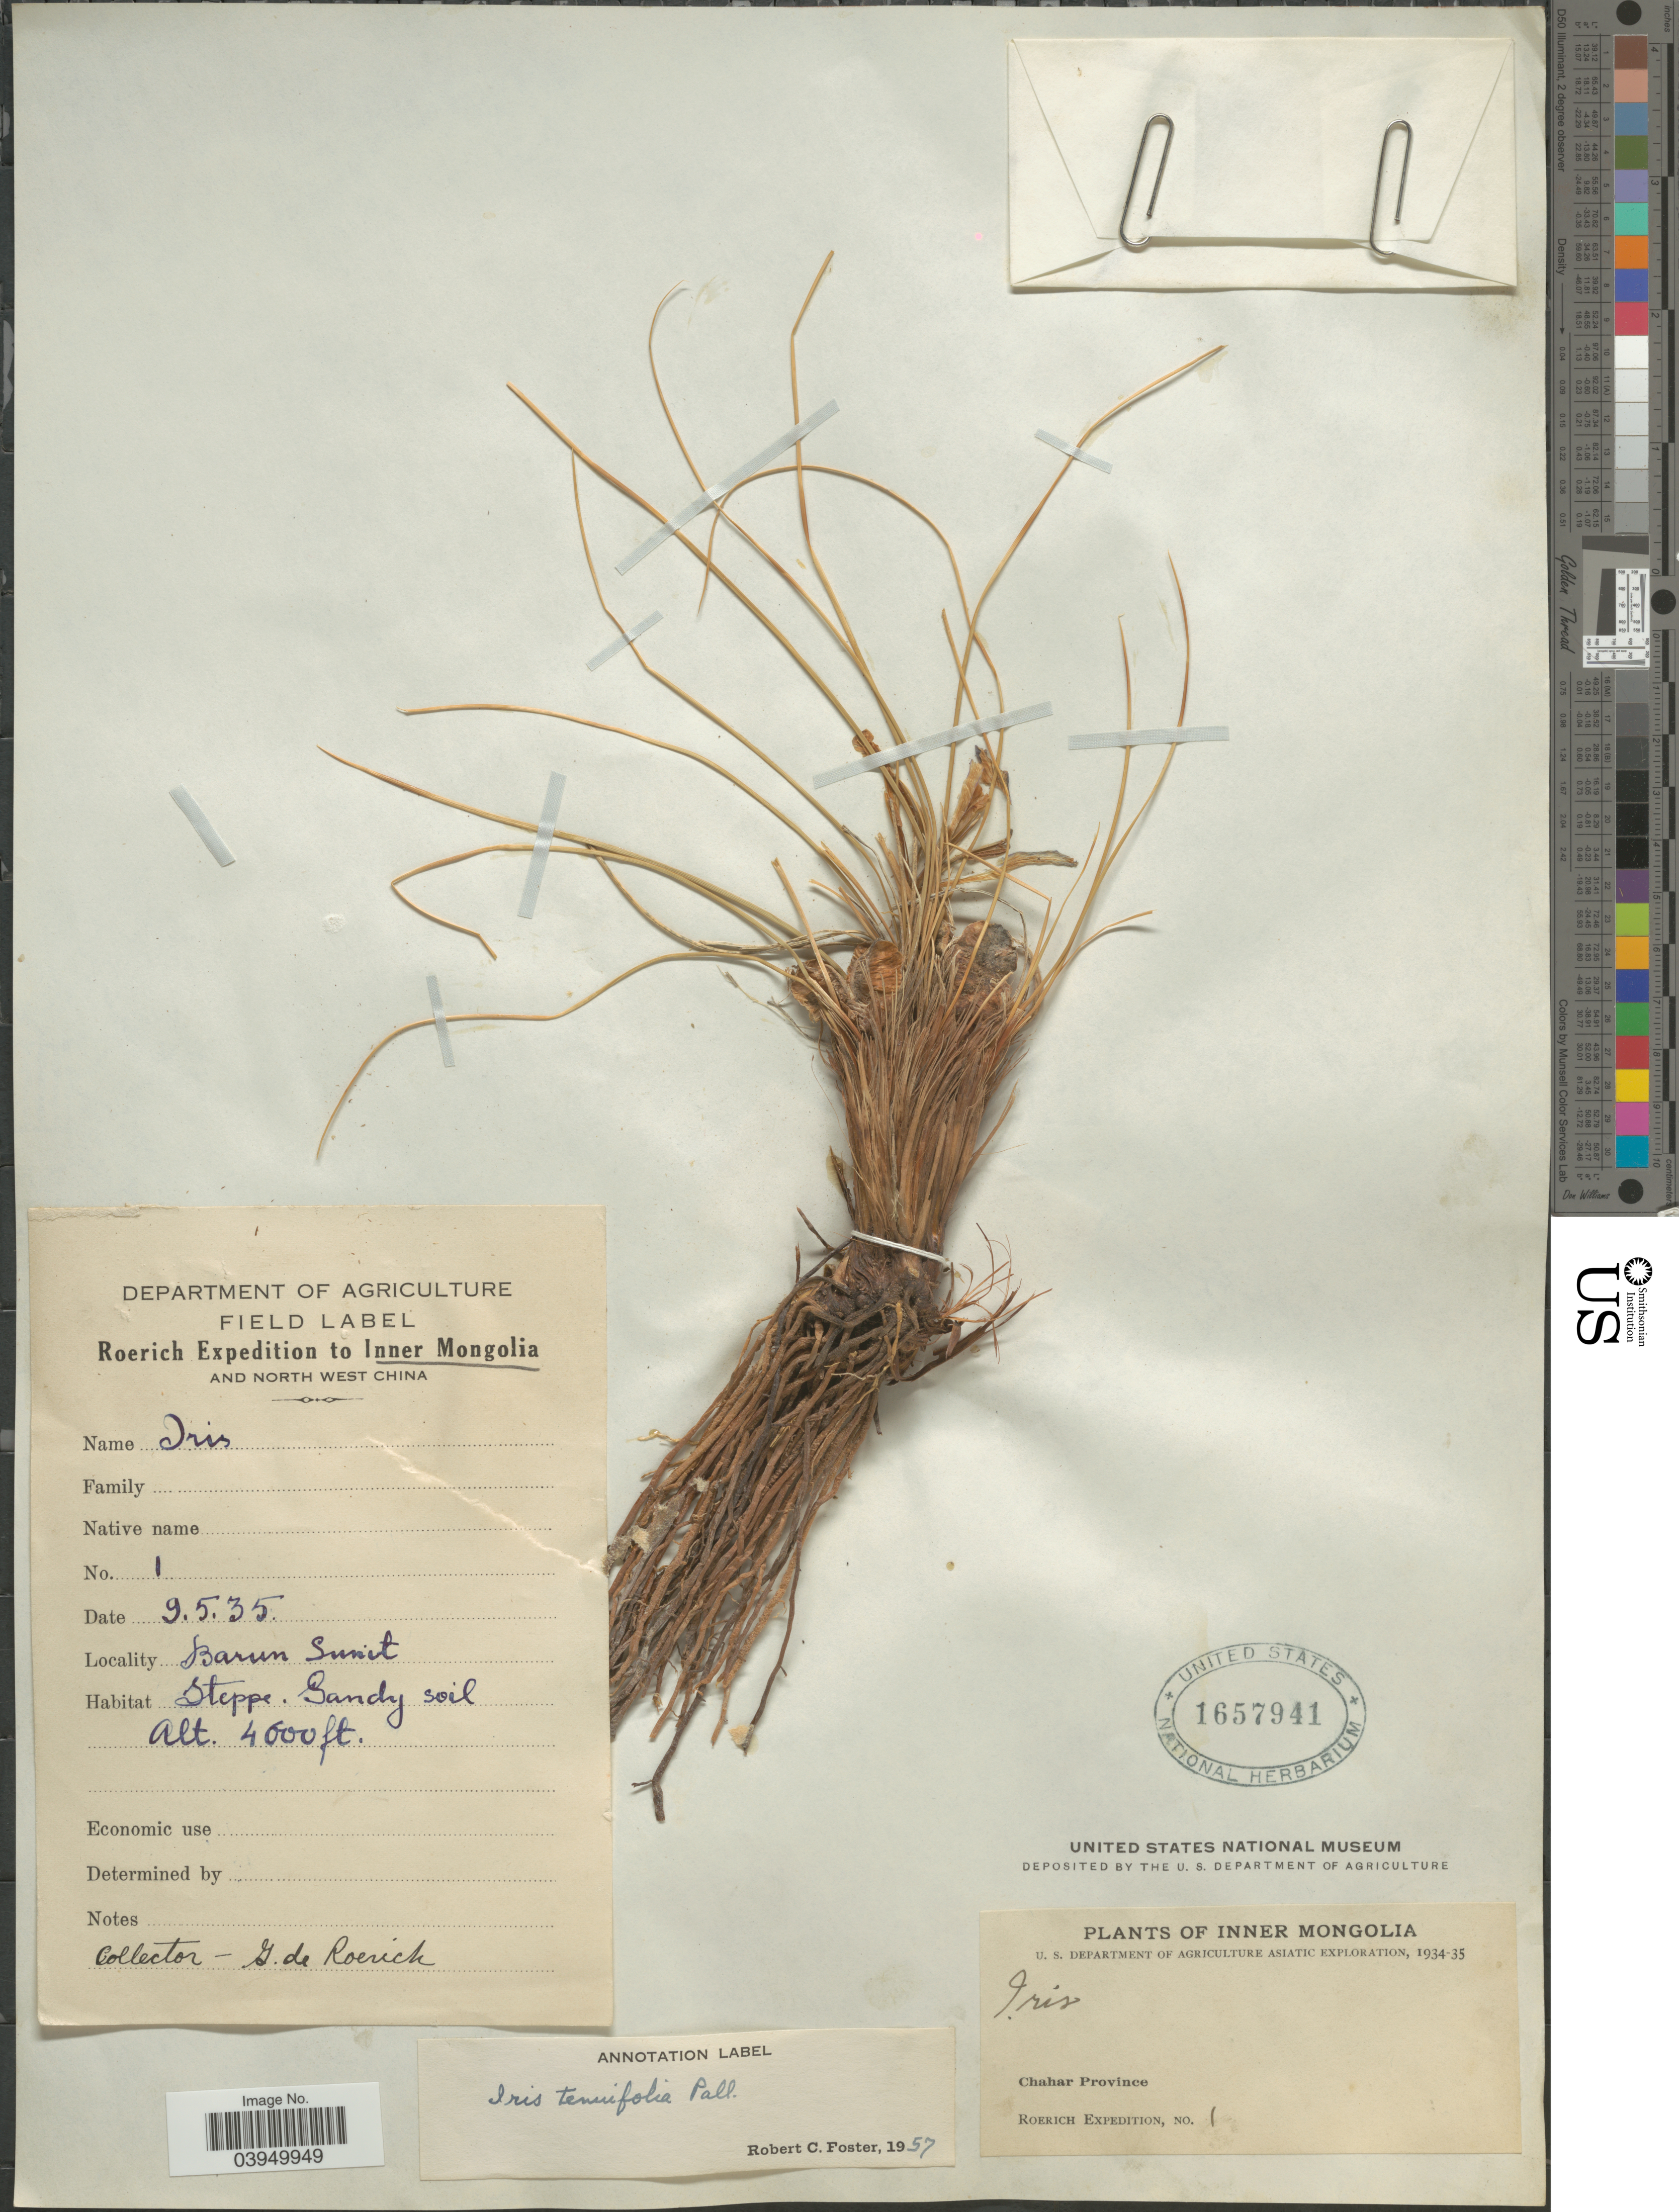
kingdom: Plantae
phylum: Tracheophyta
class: Liliopsida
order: Asparagales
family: Iridaceae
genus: Iris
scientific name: Iris tenuifolia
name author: Pall.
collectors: Roerich Expedition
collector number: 1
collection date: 1935-05-09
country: China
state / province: Nei Monggol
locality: Inner Mongolia and North West China. Barun Sunit. Inner Mongolia. Chahar Province.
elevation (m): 1402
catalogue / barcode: US 1657941